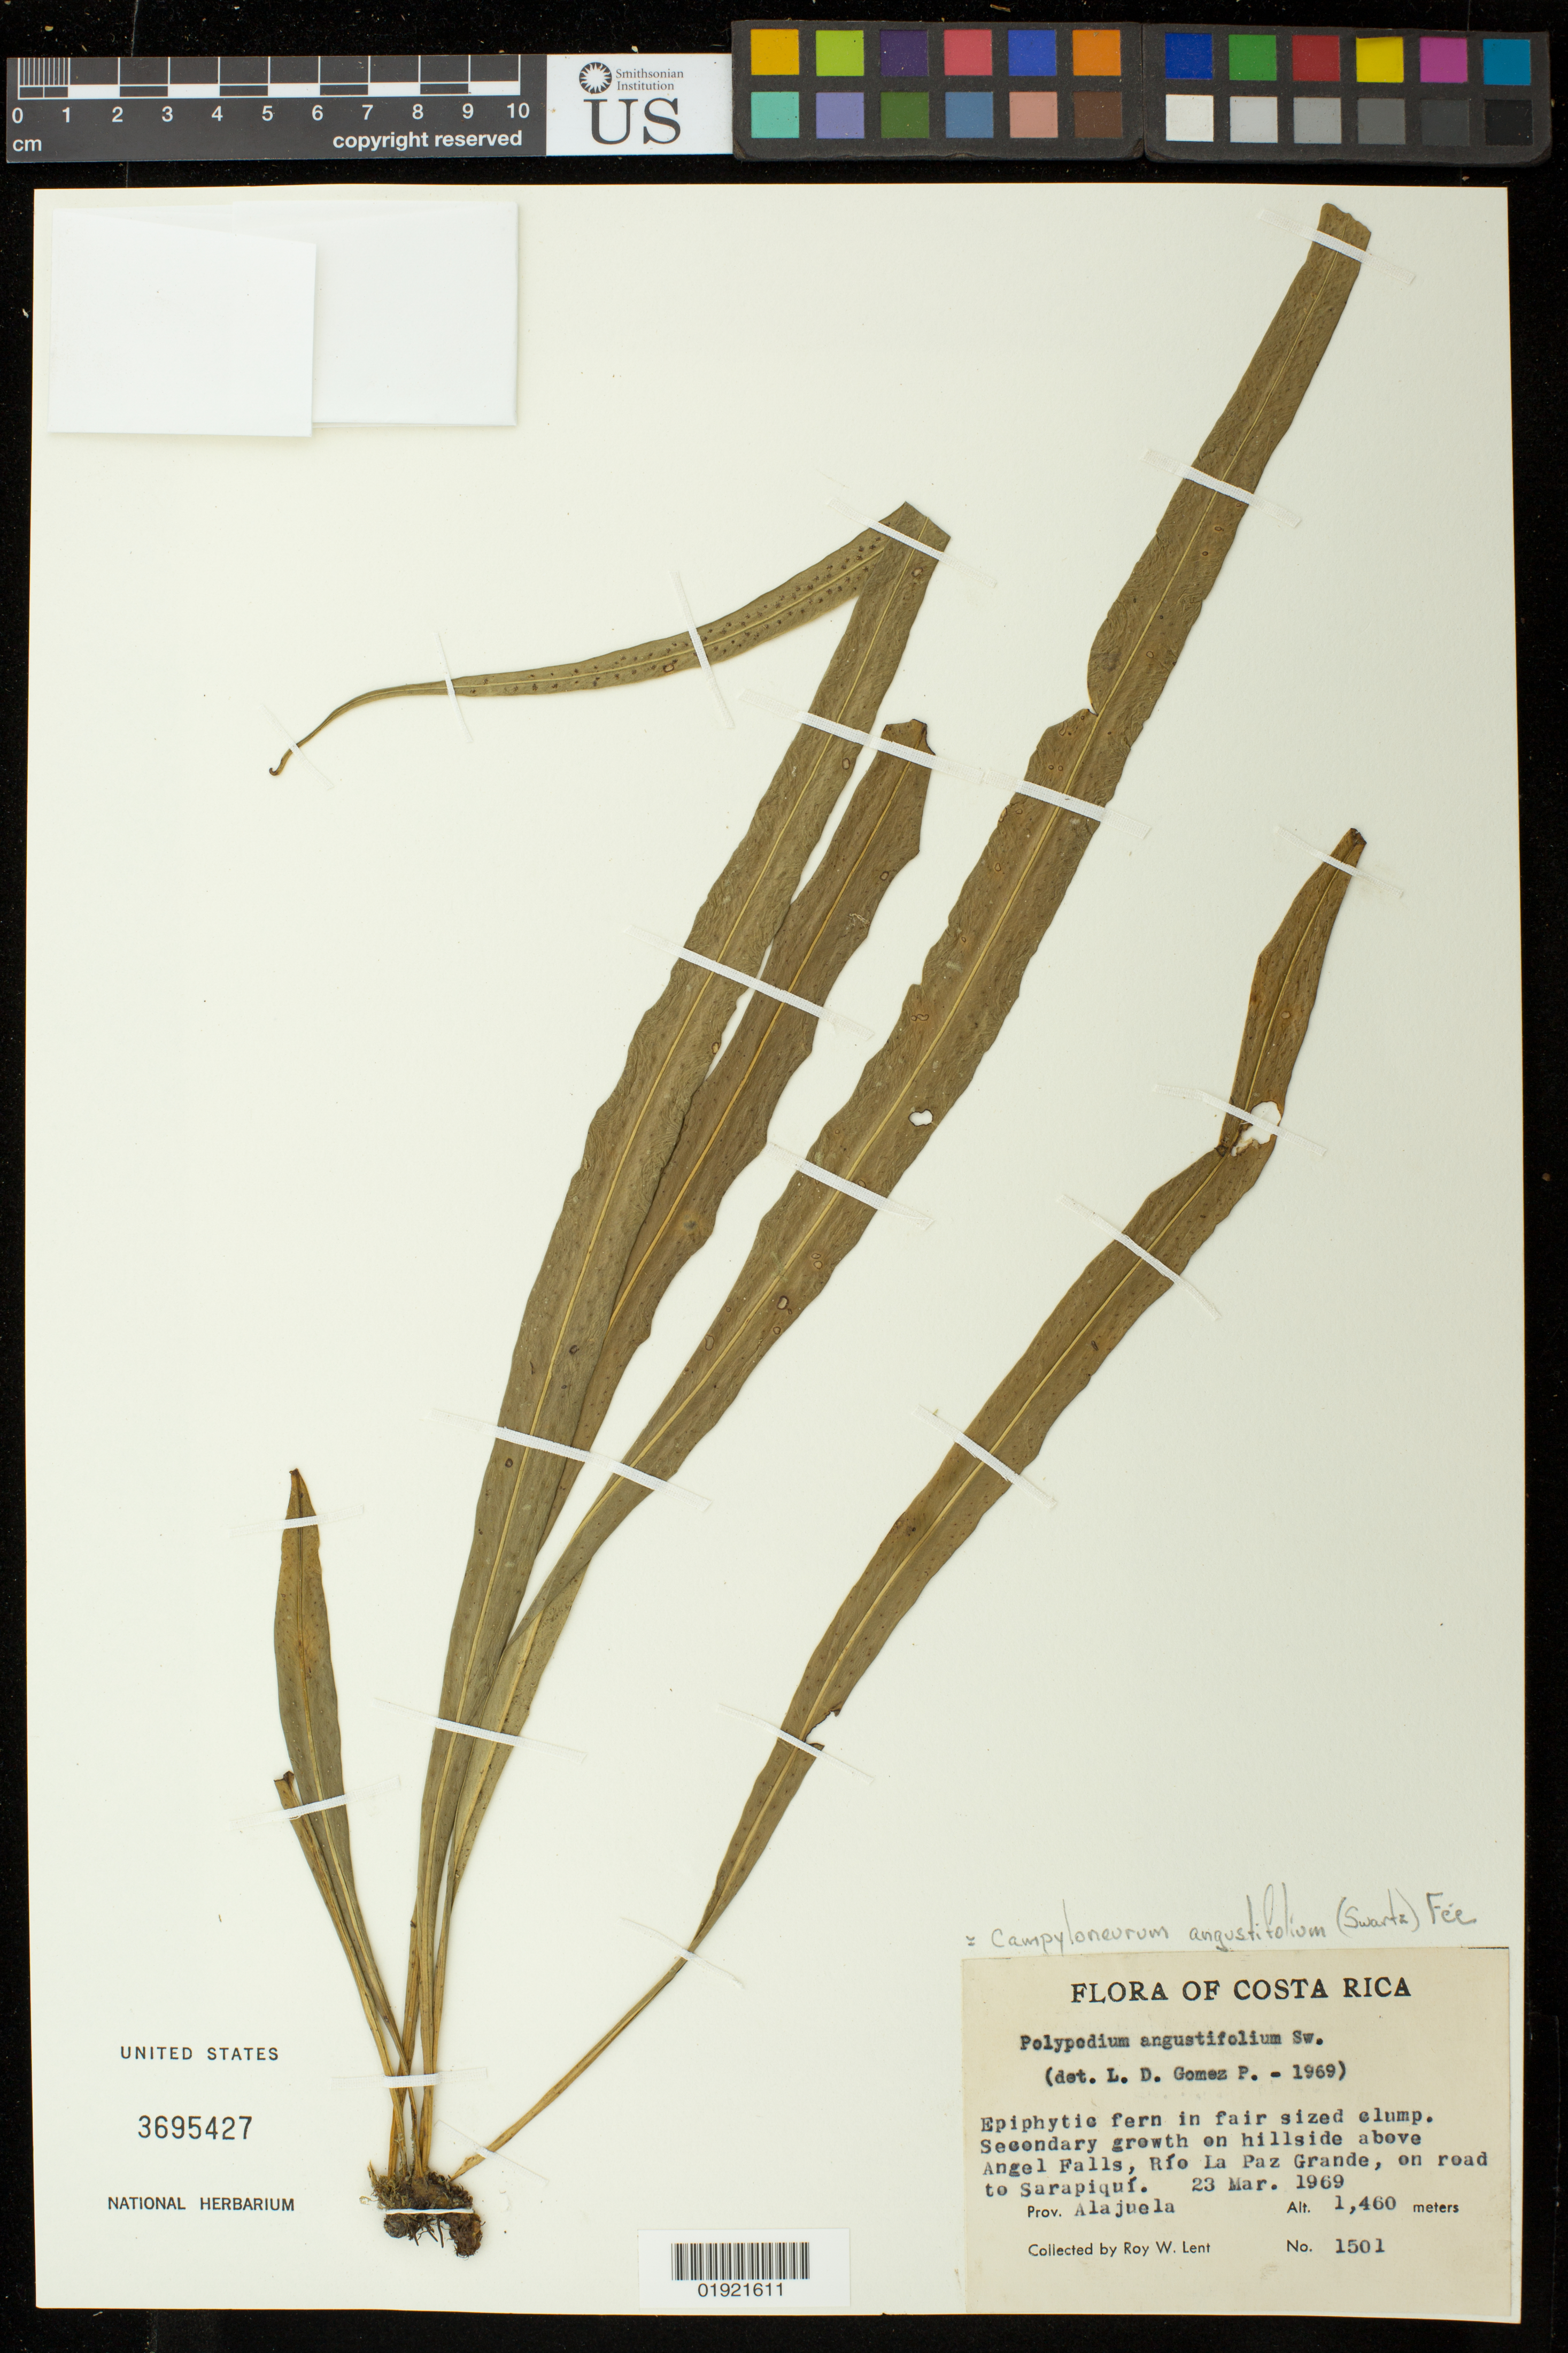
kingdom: Plantae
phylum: Tracheophyta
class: Polypodiopsida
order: Polypodiales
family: Polypodiaceae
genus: Campyloneurum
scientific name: Campyloneurum angustifolium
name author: (Sw.) Fée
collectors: R. W. Lent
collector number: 1501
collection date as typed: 23 Mar. 1969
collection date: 1969-03-23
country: Costa Rica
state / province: Alajuela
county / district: Sarapiquí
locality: Secondary growth on hillside above Angel Falls, Rio La Paz Grande, on road to Sarapiquí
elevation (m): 1460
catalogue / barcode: US 3695427